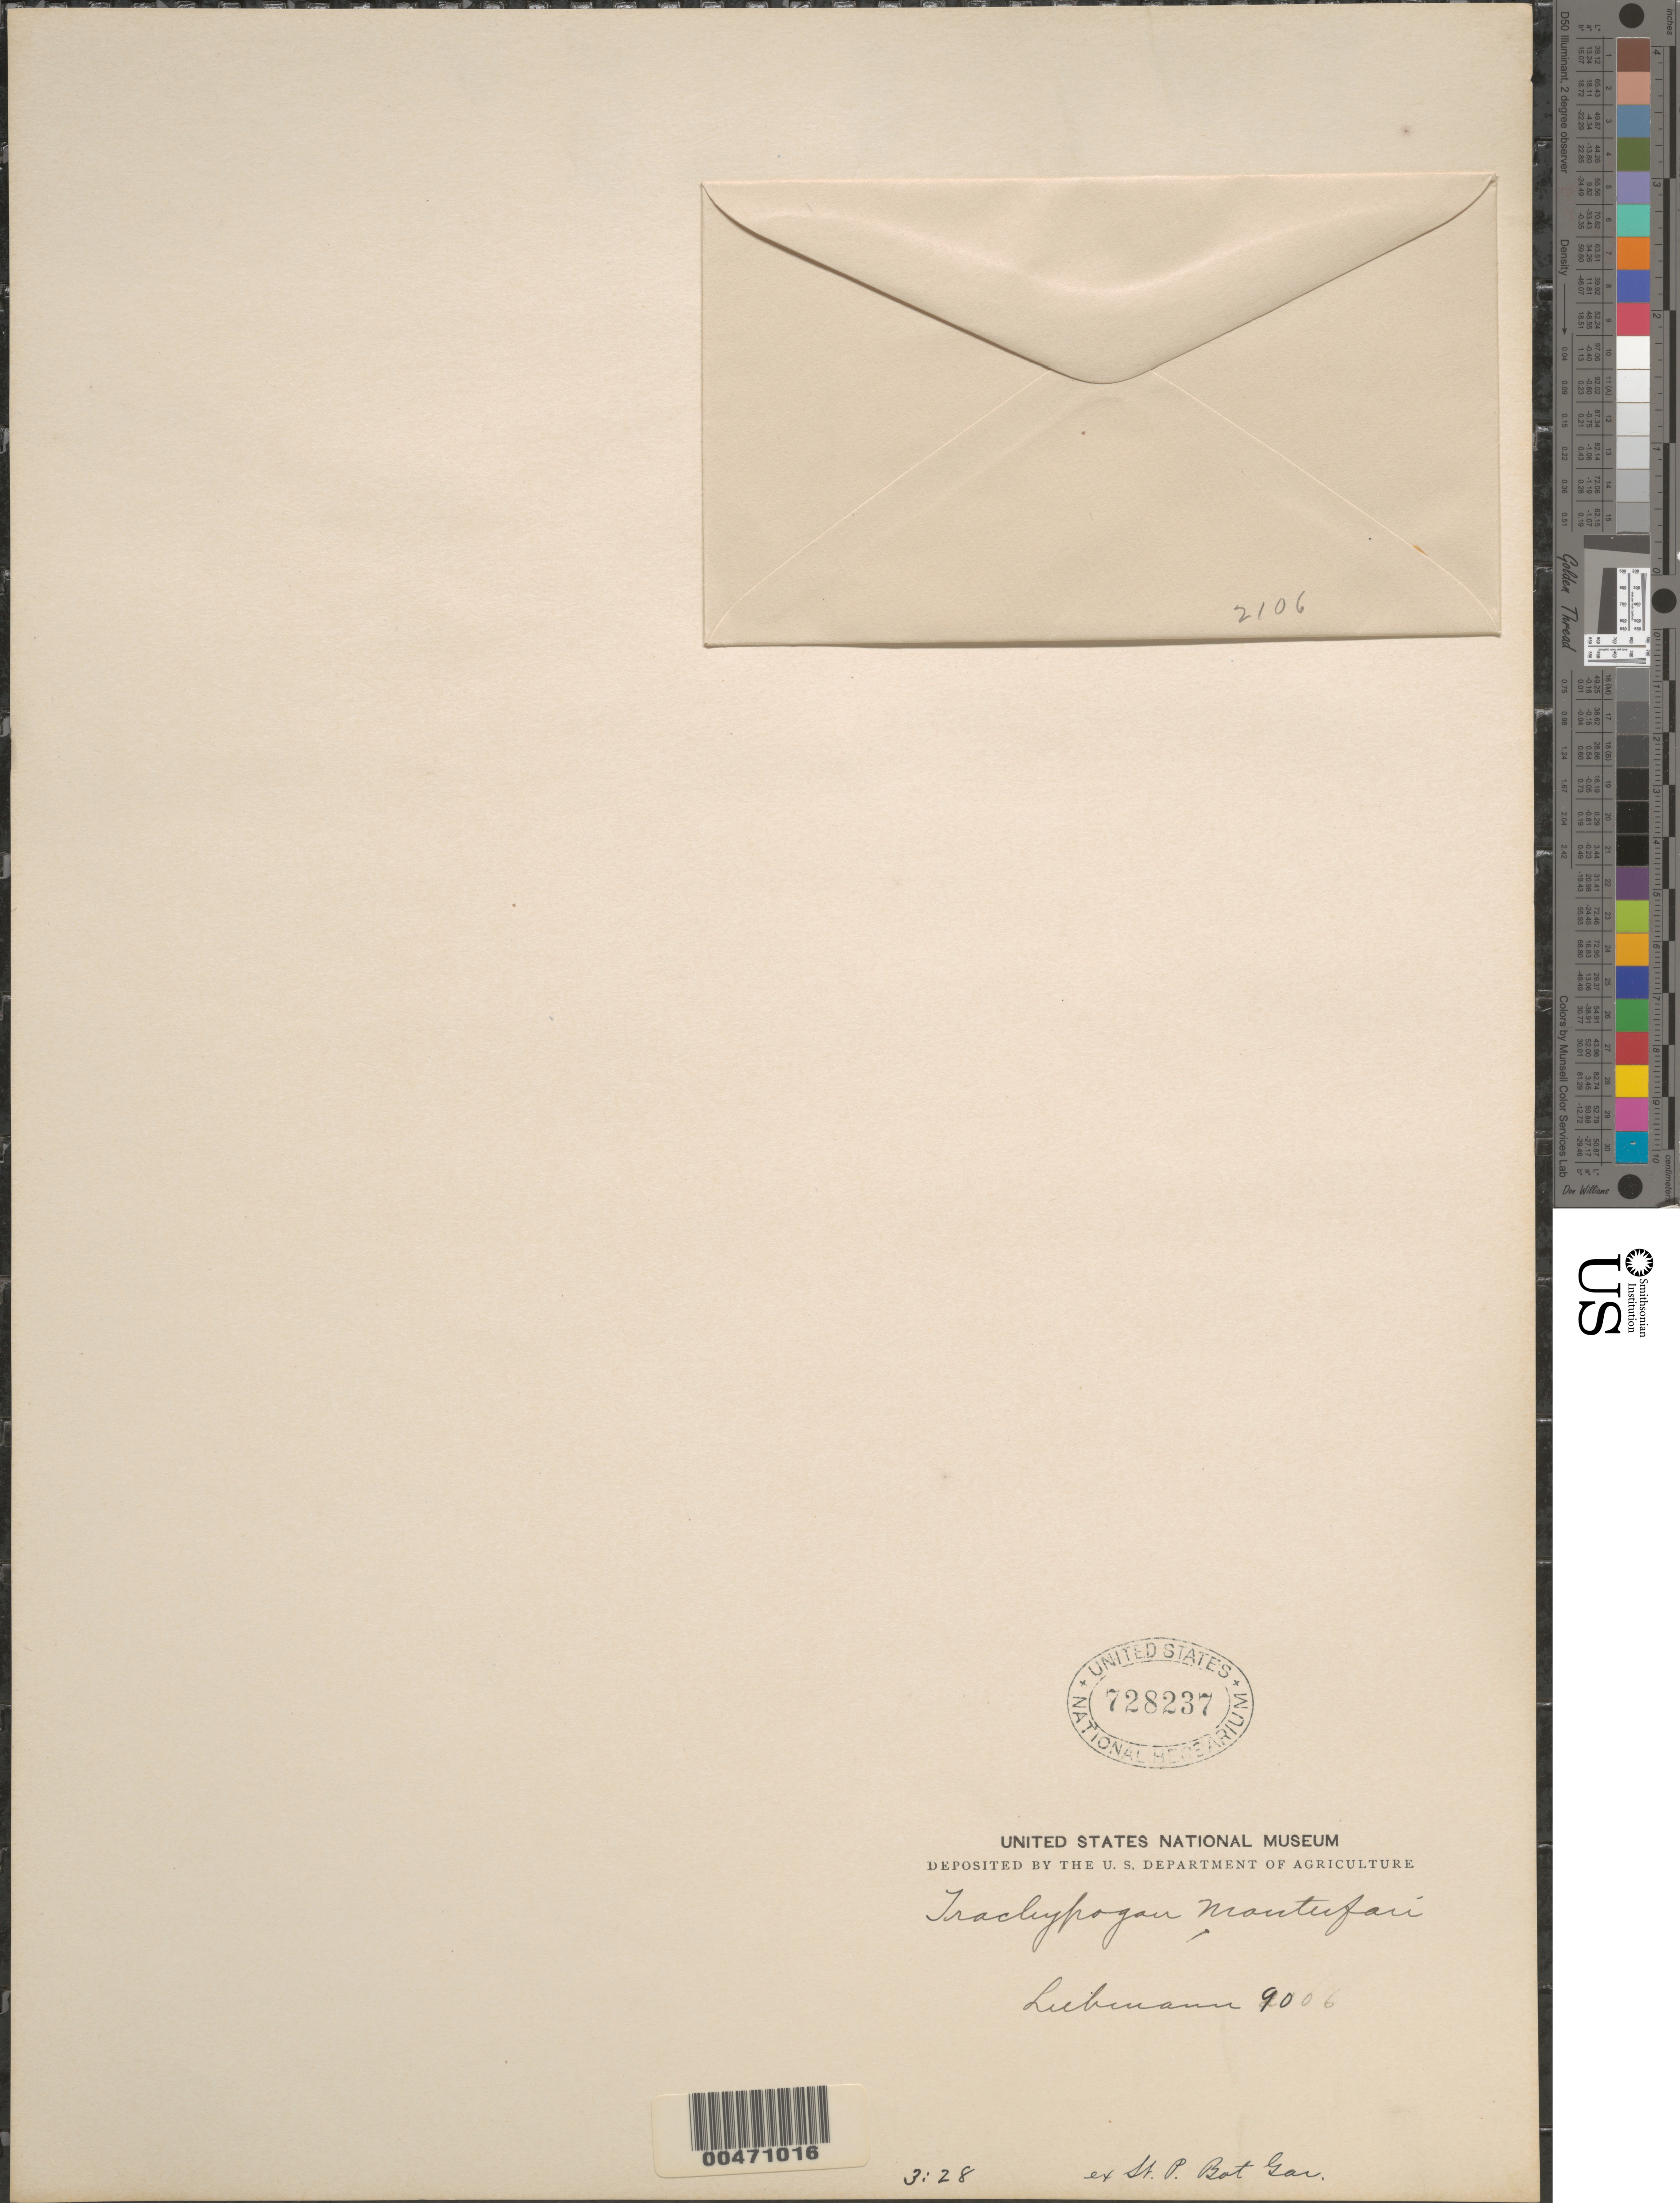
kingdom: Plantae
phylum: Tracheophyta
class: Liliopsida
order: Poales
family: Poaceae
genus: Trachypogon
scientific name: Trachypogon secundus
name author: (J. Presl) Scribn.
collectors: F. M. Liebmann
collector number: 900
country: Mexico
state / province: Jalisco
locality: San Ramon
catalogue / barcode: US 728237